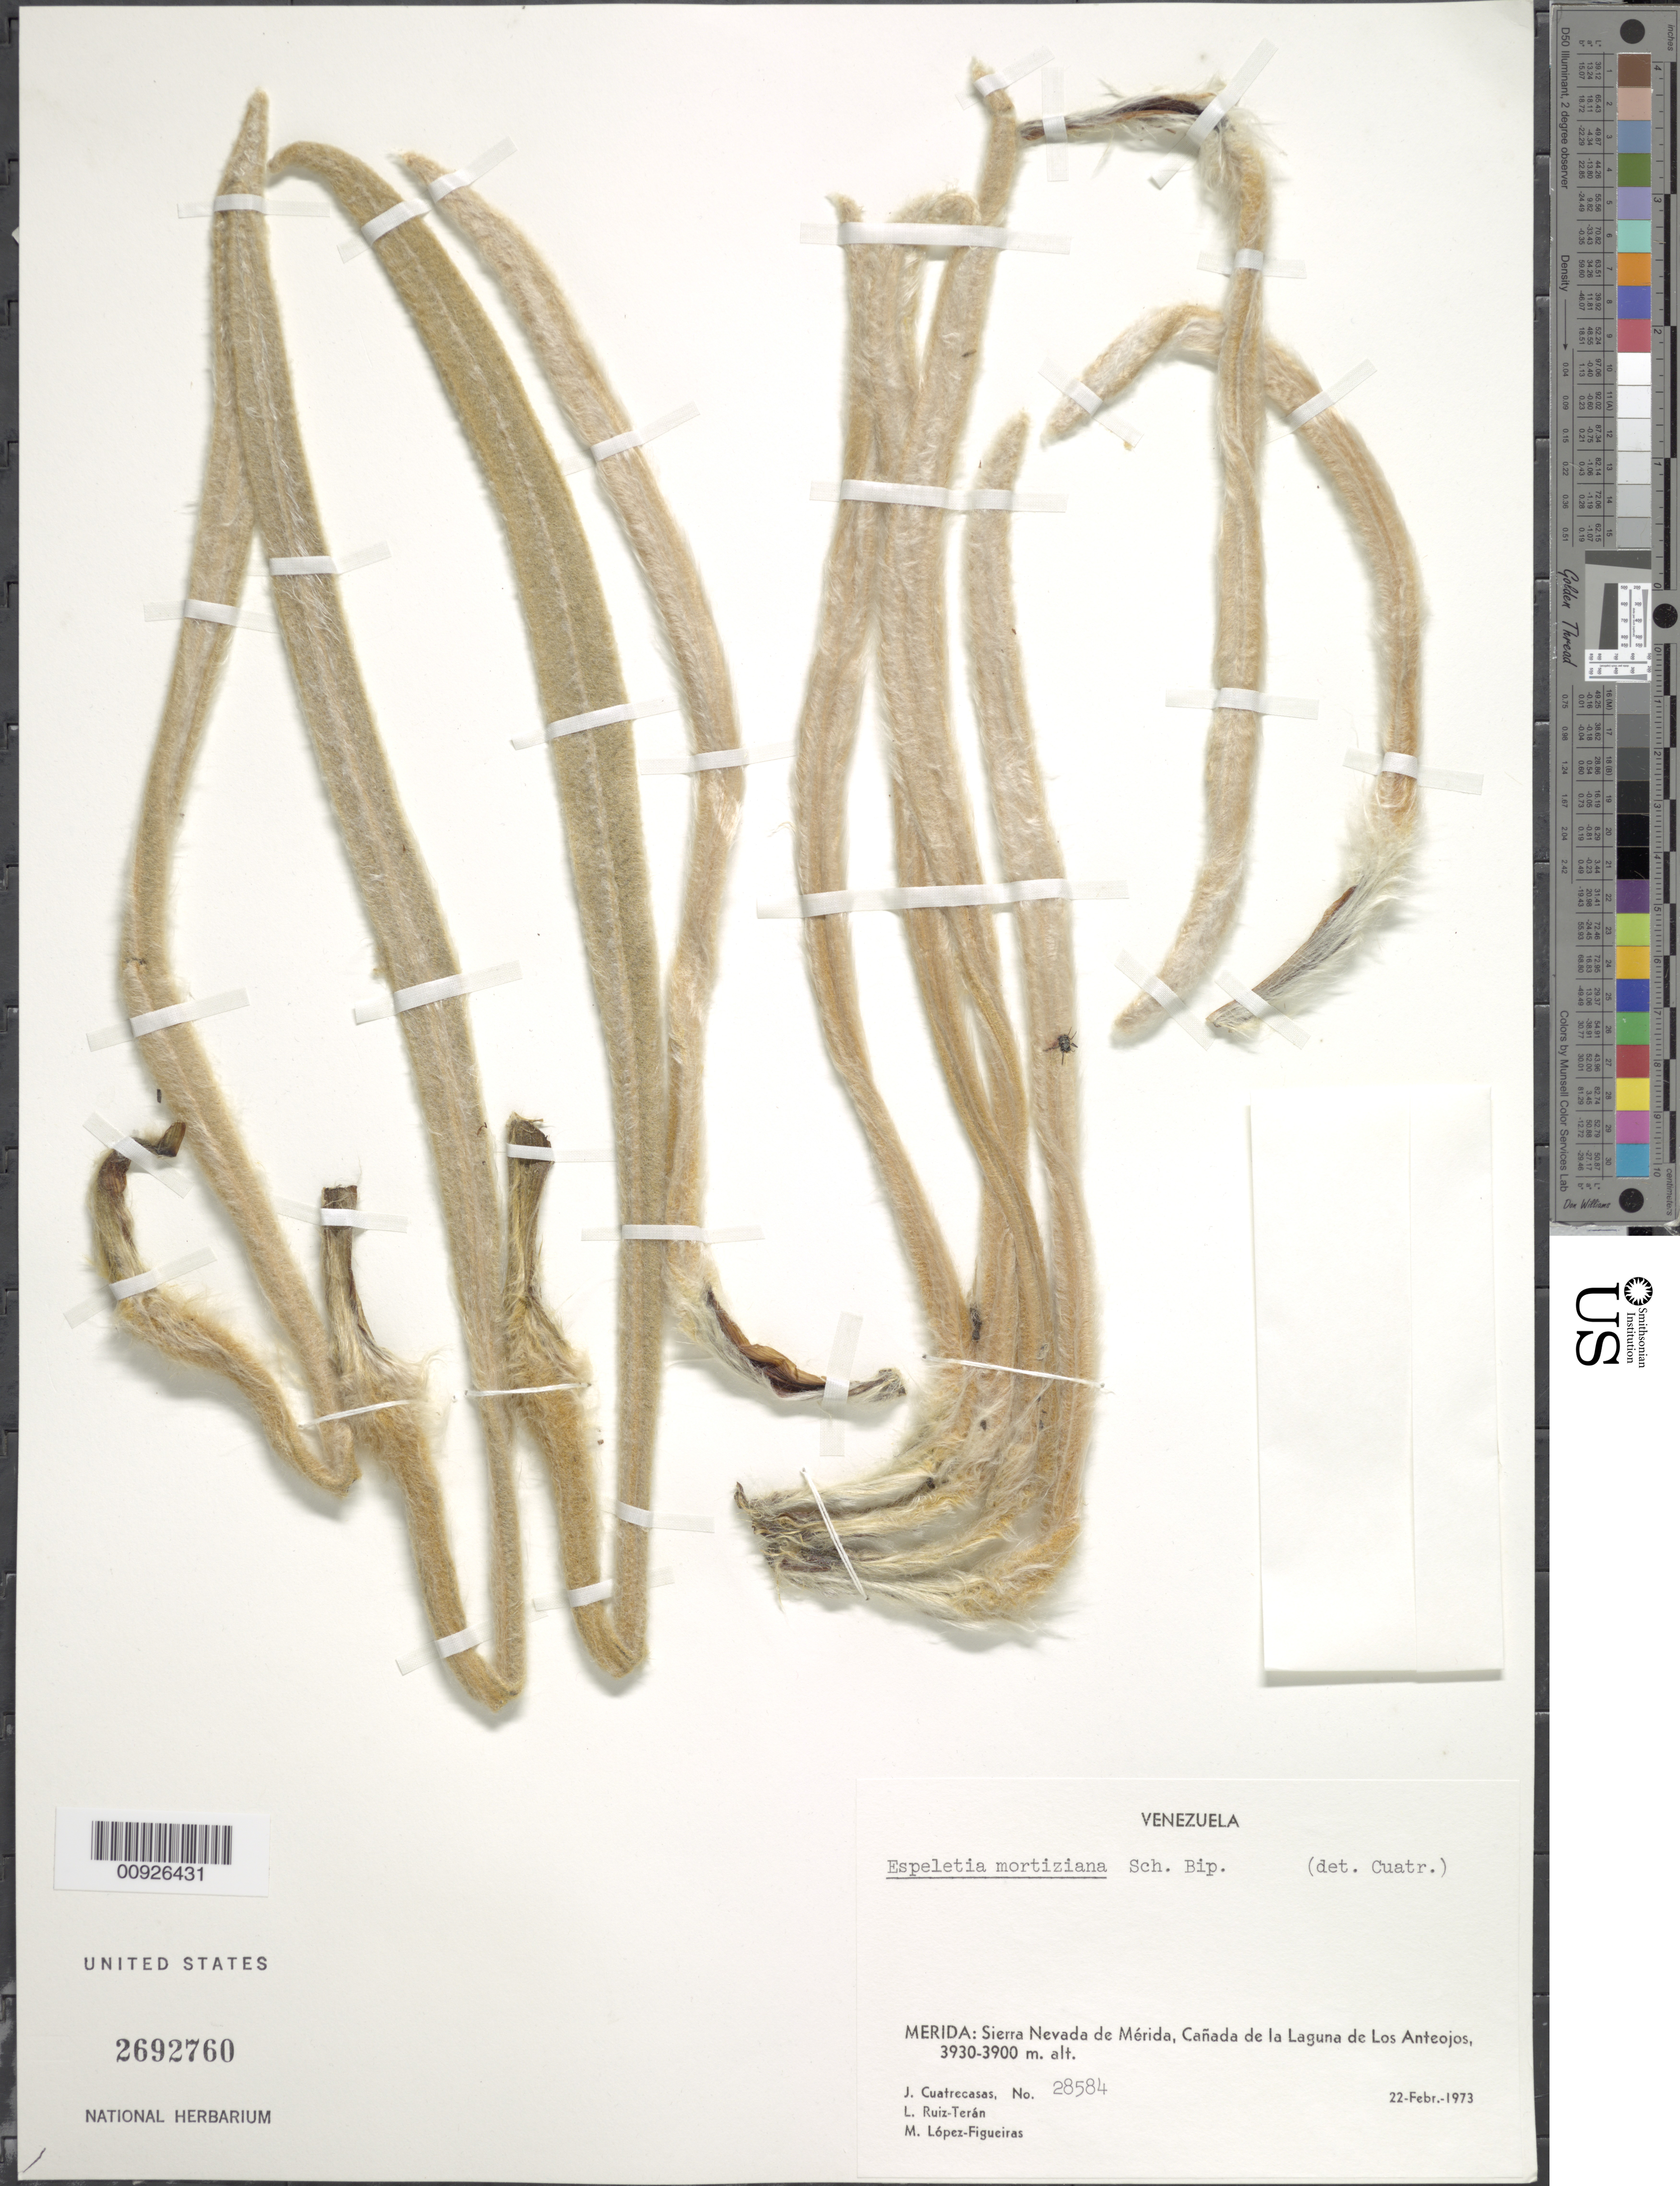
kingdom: Plantae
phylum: Tracheophyta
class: Magnoliopsida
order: Asterales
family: Asteraceae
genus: Coespeletia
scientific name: Coespeletia moritziana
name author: (Sch. Bip. ex Wedd.) Cuatrec.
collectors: J. Cuatrecasas, L. E. Ruíz-Terán & M. López Figueiras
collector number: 28584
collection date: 1973-02-22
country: Venezuela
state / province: Mérida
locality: Sierra nevada de Mérida, Cañada de la Laguna de Los Anteojos.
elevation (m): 3900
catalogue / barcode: US 2692760